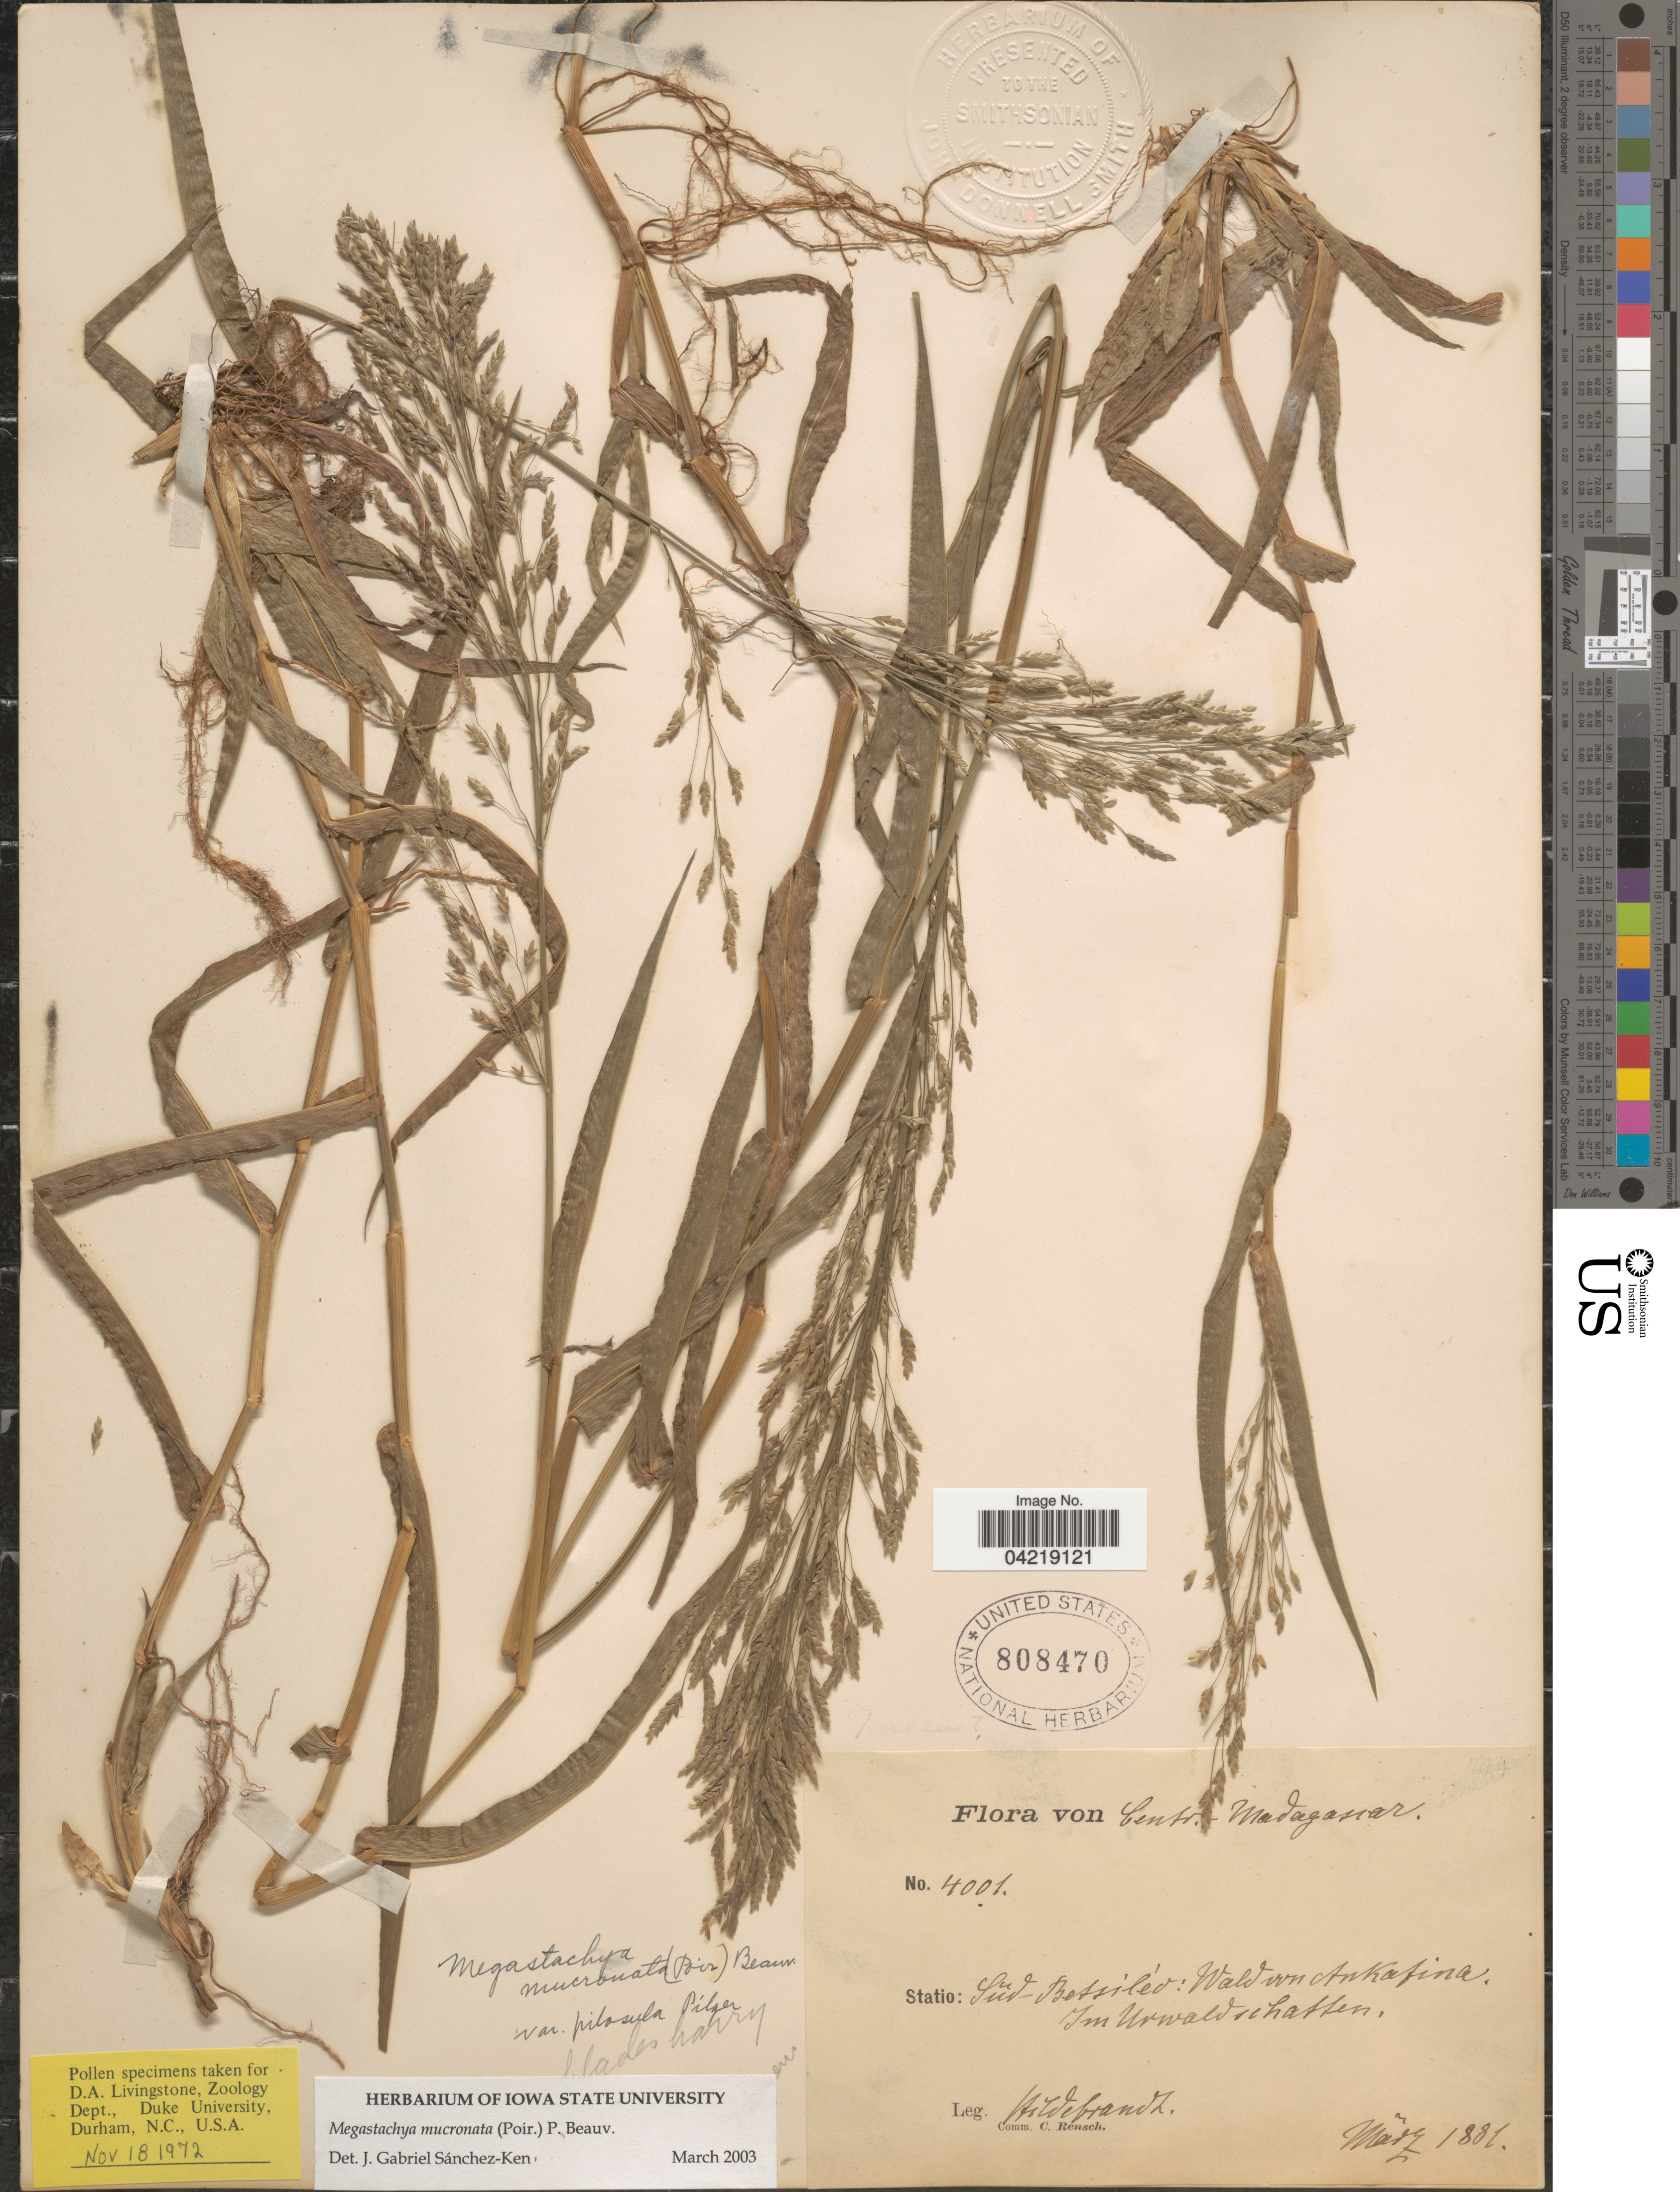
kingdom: Plantae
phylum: Tracheophyta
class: Liliopsida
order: Poales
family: Poaceae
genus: Megastachya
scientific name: Megastachya mucronata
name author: (Poir.) P. Beauv.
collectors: J. Hildebrandt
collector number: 4001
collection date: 1881-03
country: Madagascar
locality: Centr.-Madagascar. Süd-Betsiléo: Waldern Ankafina. Im Urwald schassen.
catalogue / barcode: US 808470